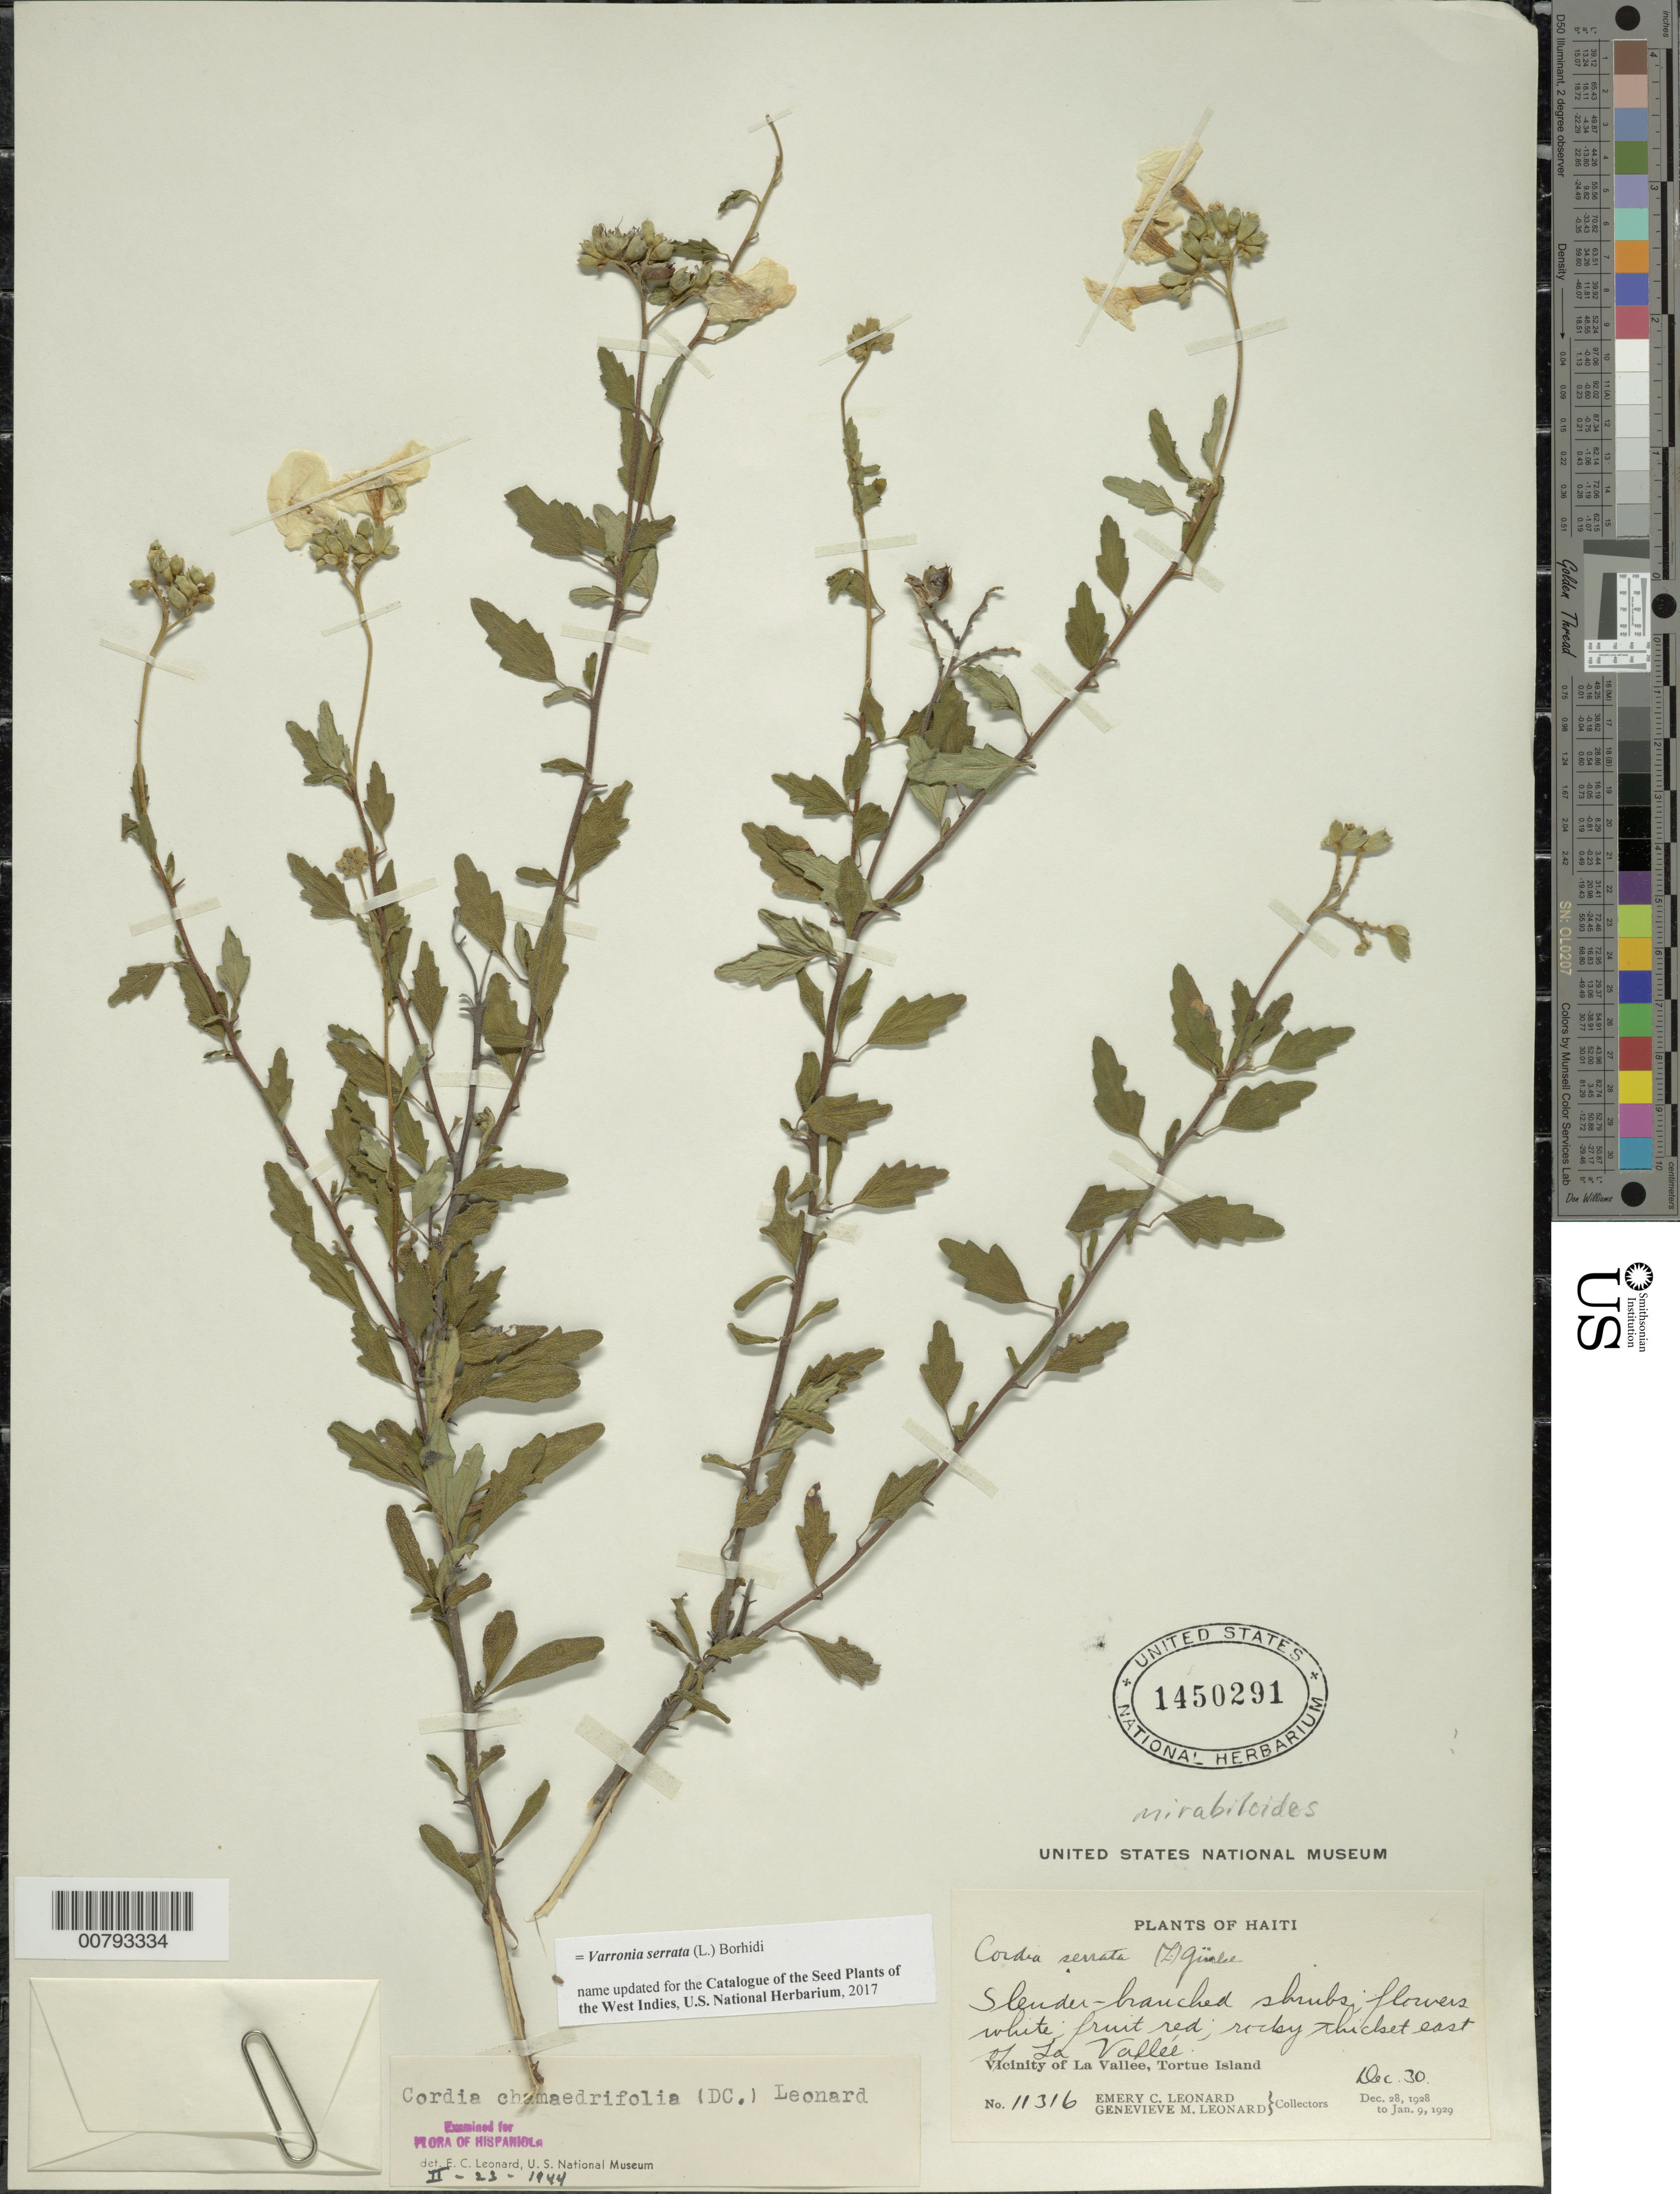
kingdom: Plantae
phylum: Tracheophyta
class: Magnoliopsida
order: Boraginales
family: Cordiaceae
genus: Varronia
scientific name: Varronia serrata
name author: (L.) Borhidi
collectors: E. C. Leonard & G. M. Leonard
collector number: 11316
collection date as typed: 30 Dec 1928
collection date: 1928-12-30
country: Haiti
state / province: Nord-Óuest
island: Île de la Tortue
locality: Tortue Island, vicinity of La Vallée, east of La Vallée.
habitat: Rocky thicket.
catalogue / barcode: US 1450291